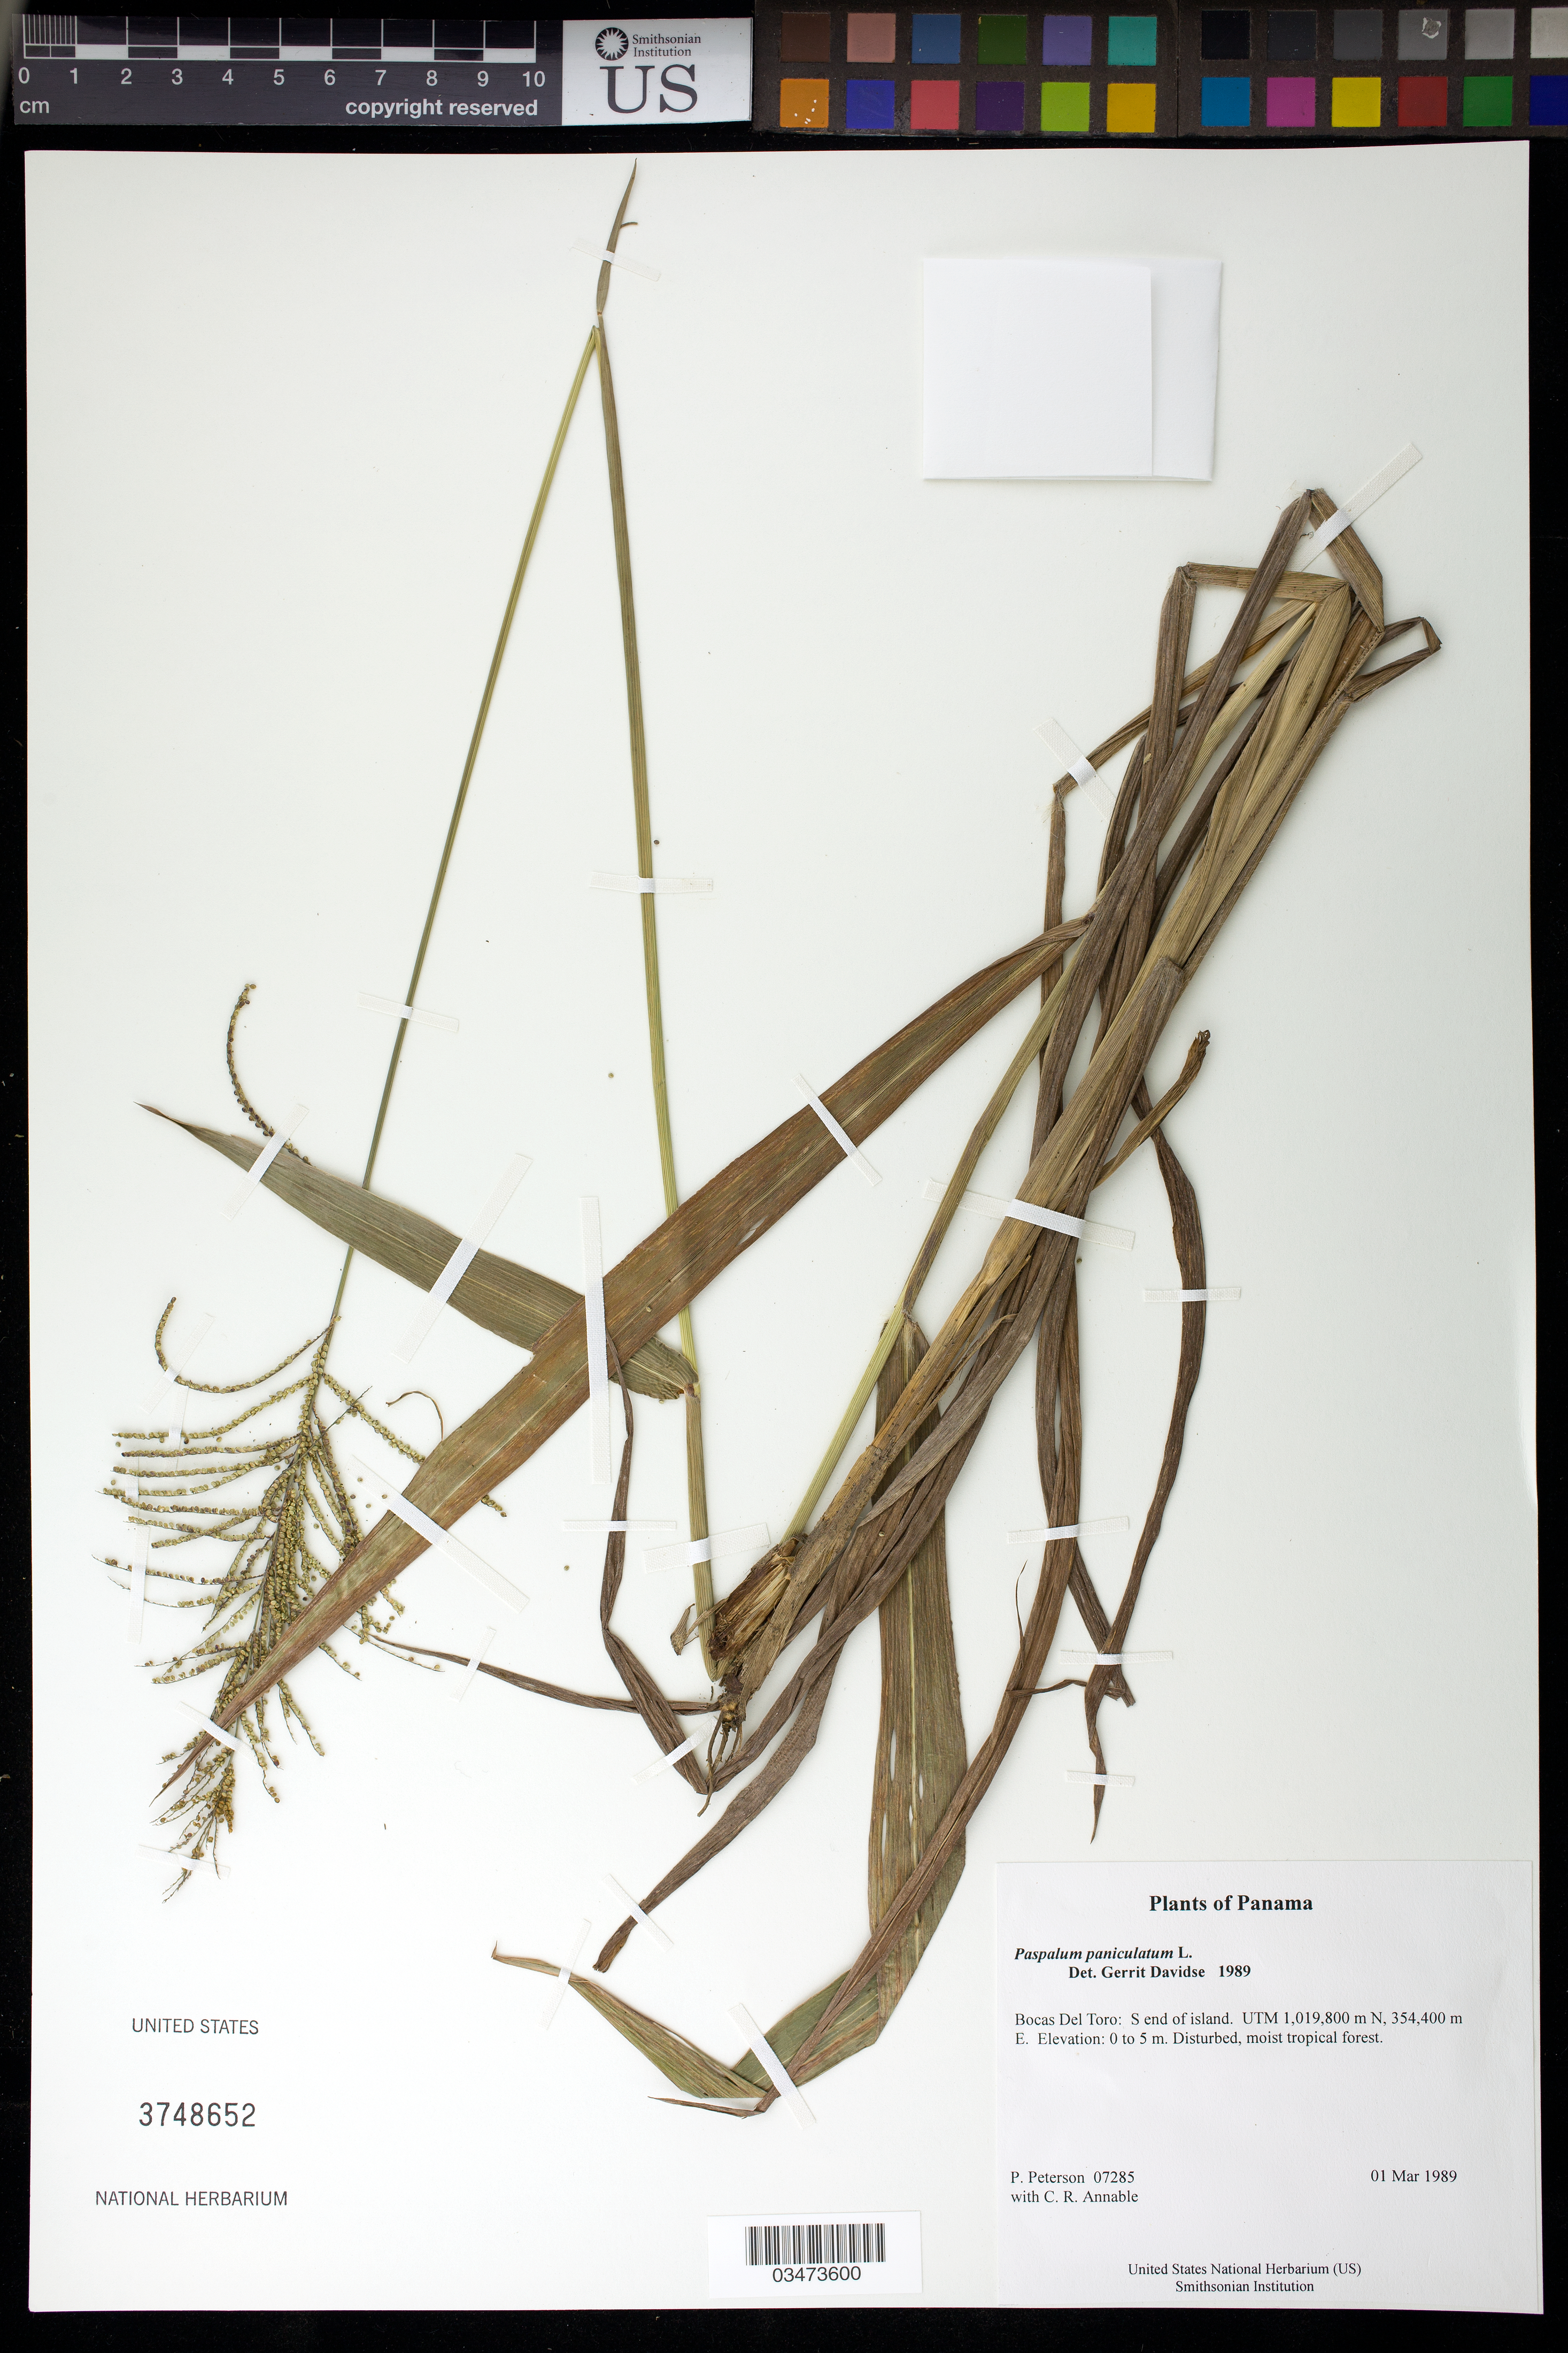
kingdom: Plantae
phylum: Tracheophyta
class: Liliopsida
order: Poales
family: Poaceae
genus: Paspalum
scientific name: Paspalum paniculatum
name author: L.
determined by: Davidse, Gerrit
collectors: P. M. Peterson & C. R. Annable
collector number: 07285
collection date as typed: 01 Mar 1989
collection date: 1989-03-01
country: Panama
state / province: Bocas del Toro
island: Cayo Garcia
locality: S end of island. UTM 1,019,800 m N, 354,400 m E.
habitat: Disturbed, moist tropical forest.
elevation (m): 0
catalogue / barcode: US 3748652